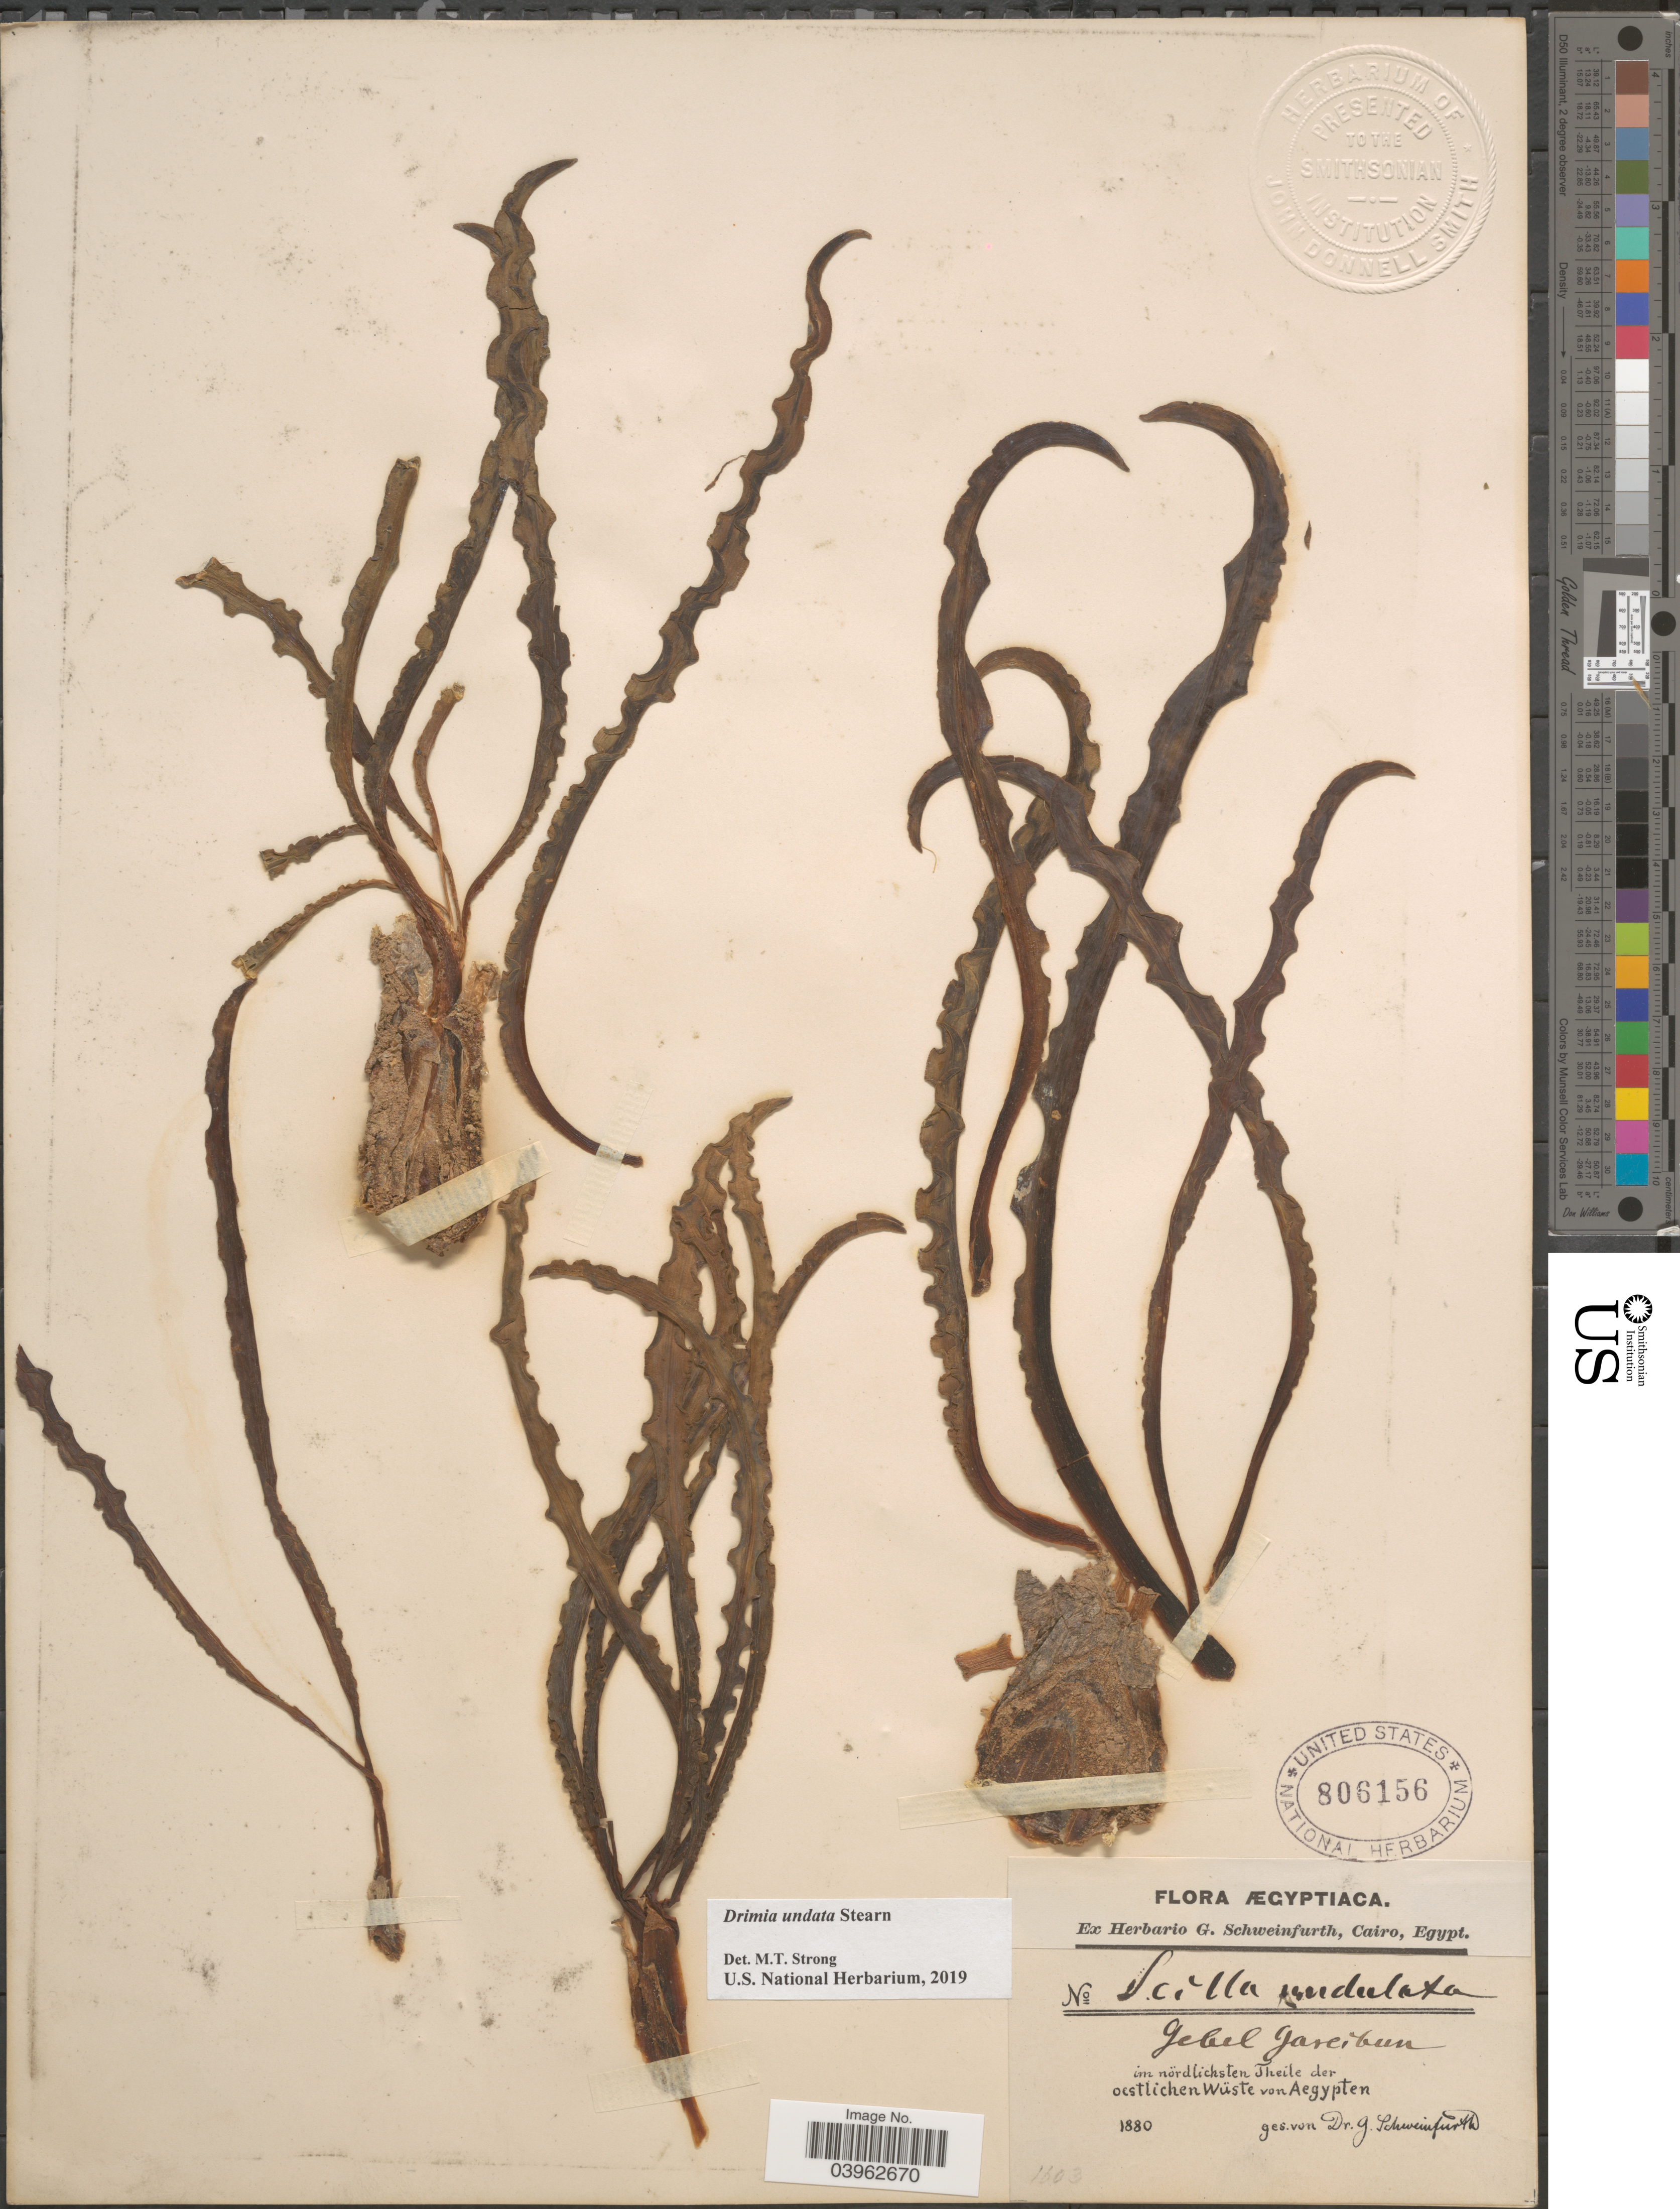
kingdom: Plantae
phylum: Tracheophyta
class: Liliopsida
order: Asparagales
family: Asparagaceae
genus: Drimia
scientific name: Drimia undata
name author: Stearn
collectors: G. A. Schweinfurth (herbarium)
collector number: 1603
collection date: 1880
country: Egypt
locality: Im nördlichsten Theile der oestlichtenWüste von Aegypten.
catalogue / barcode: US 806156